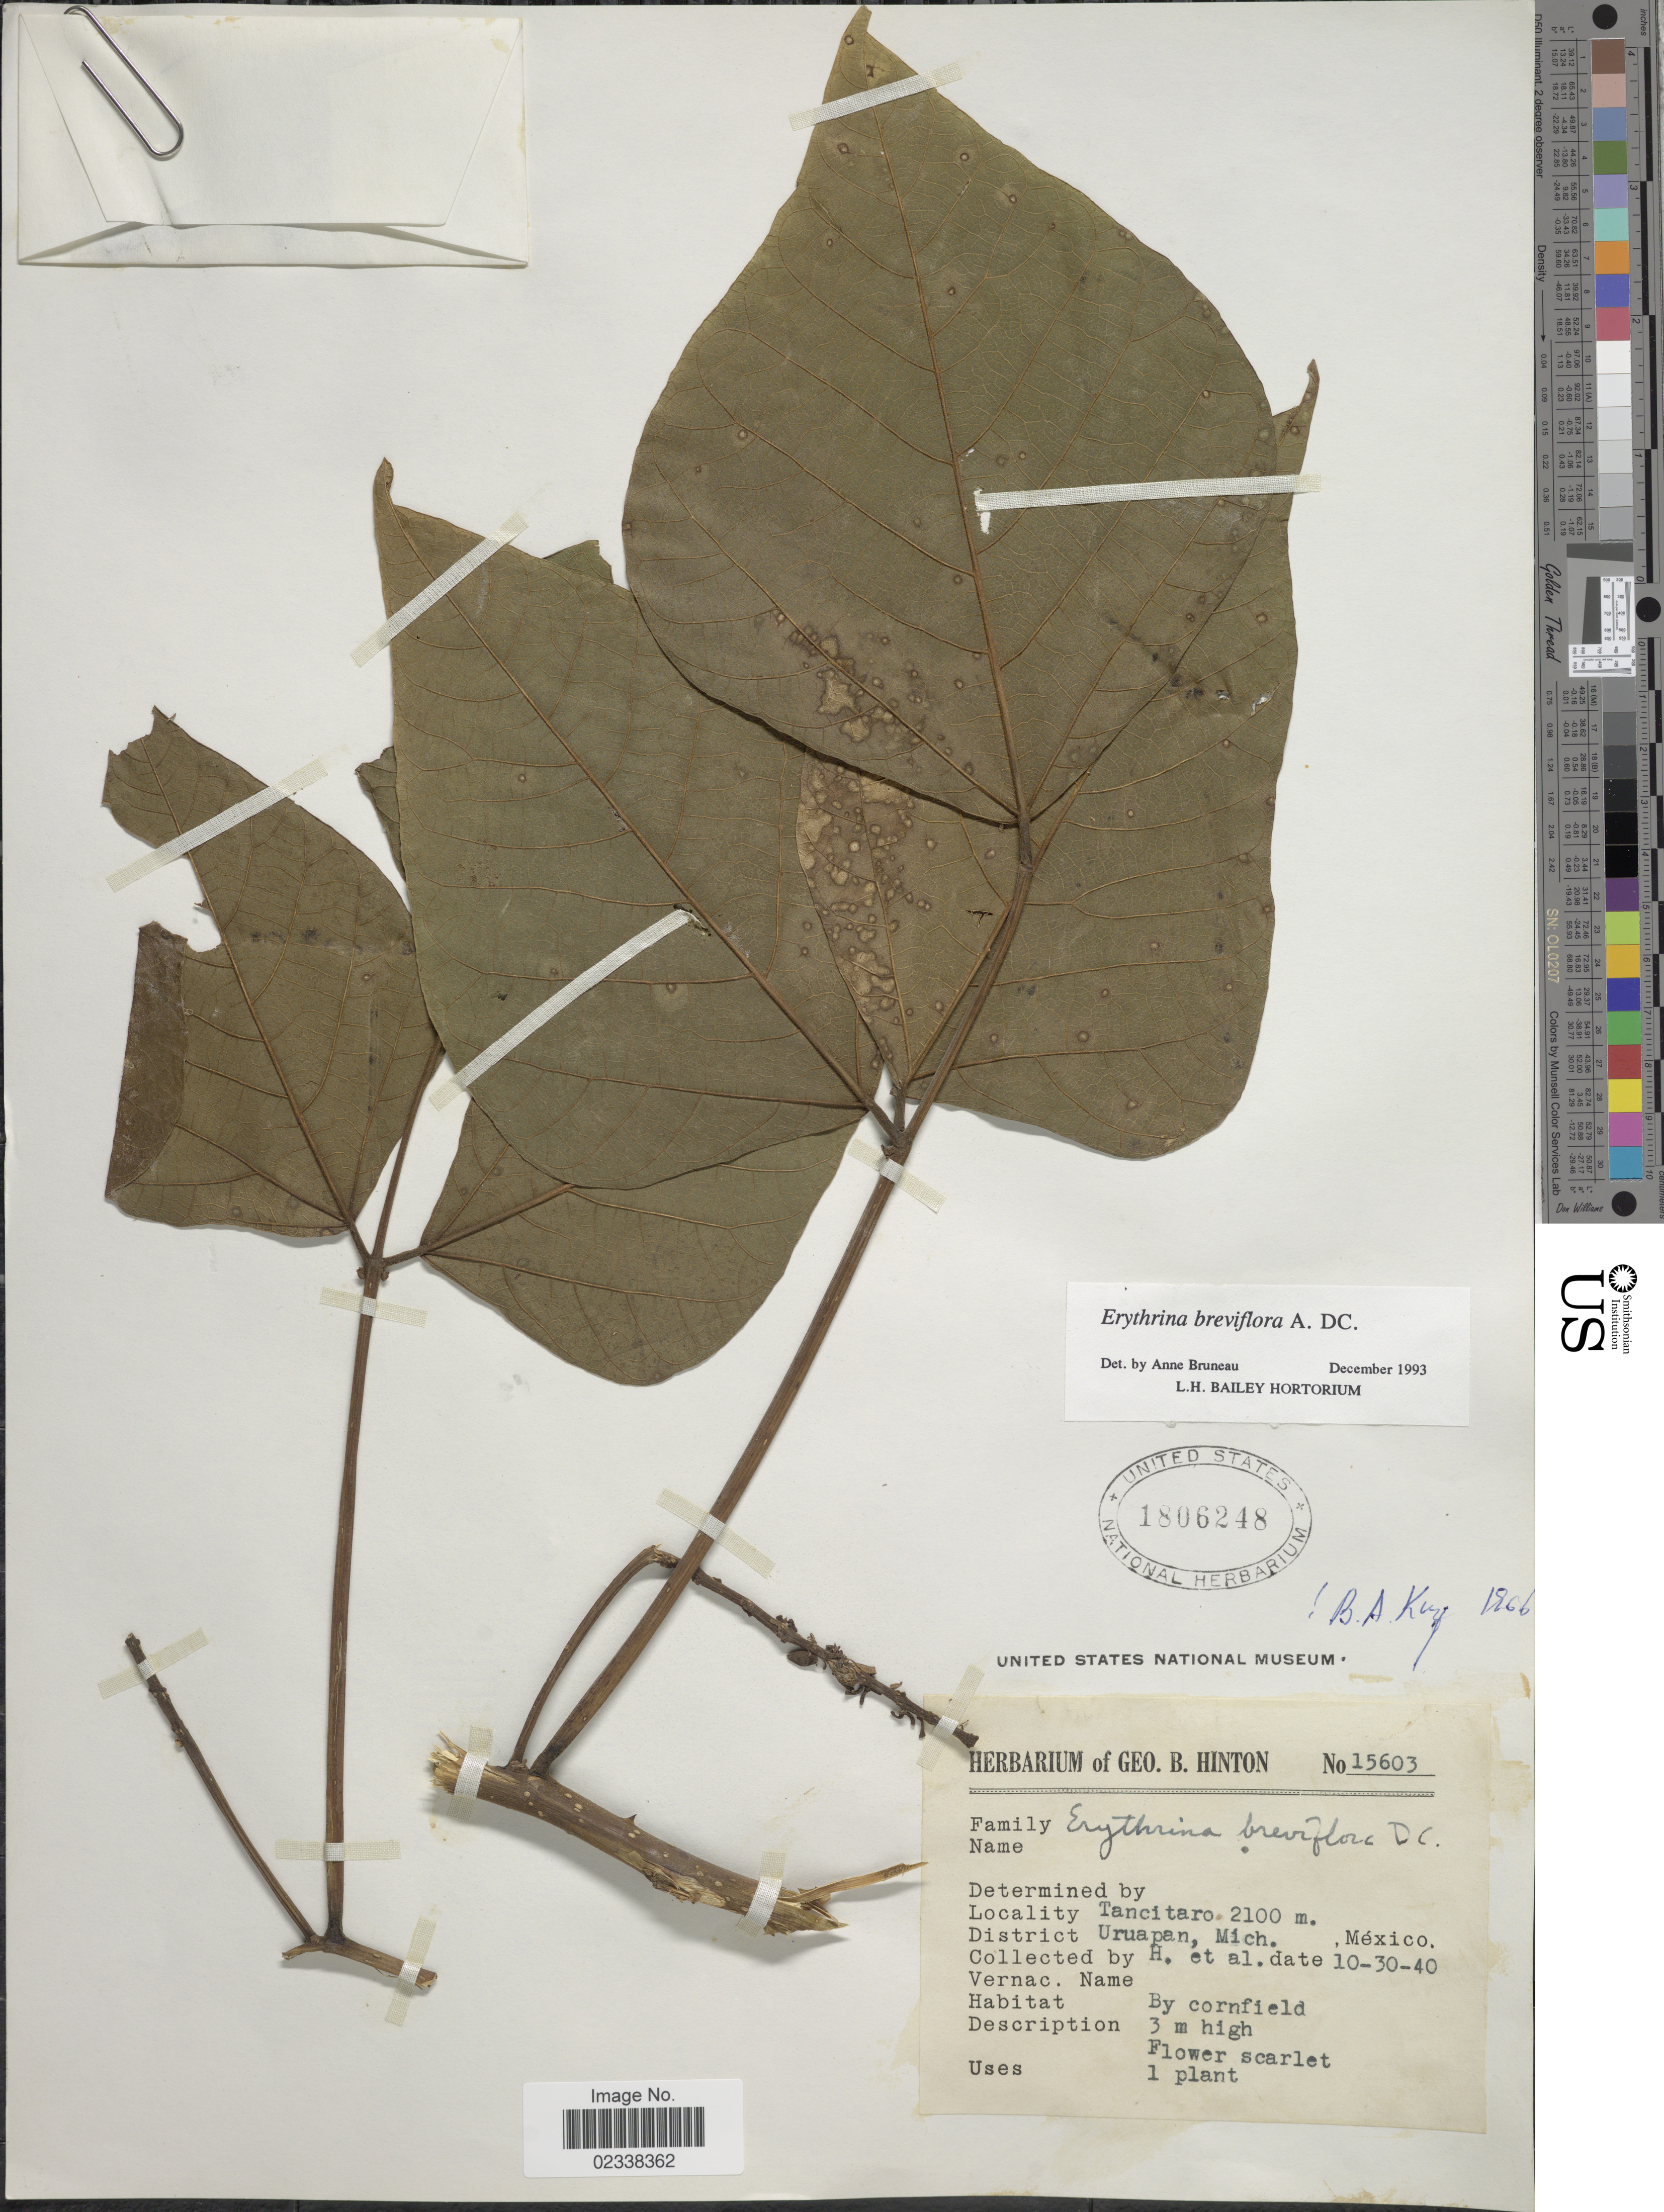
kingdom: Plantae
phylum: Tracheophyta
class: Magnoliopsida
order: Fabales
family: Fabaceae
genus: Erythrina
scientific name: Erythrina breviflora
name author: DC.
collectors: G. B. Hinton & et al.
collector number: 15603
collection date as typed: Transcribed d/m/y: 30/10/40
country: Mexico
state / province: Michoacán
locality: Tancitaro, District Uruapan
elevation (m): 2100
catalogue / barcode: US 1806248